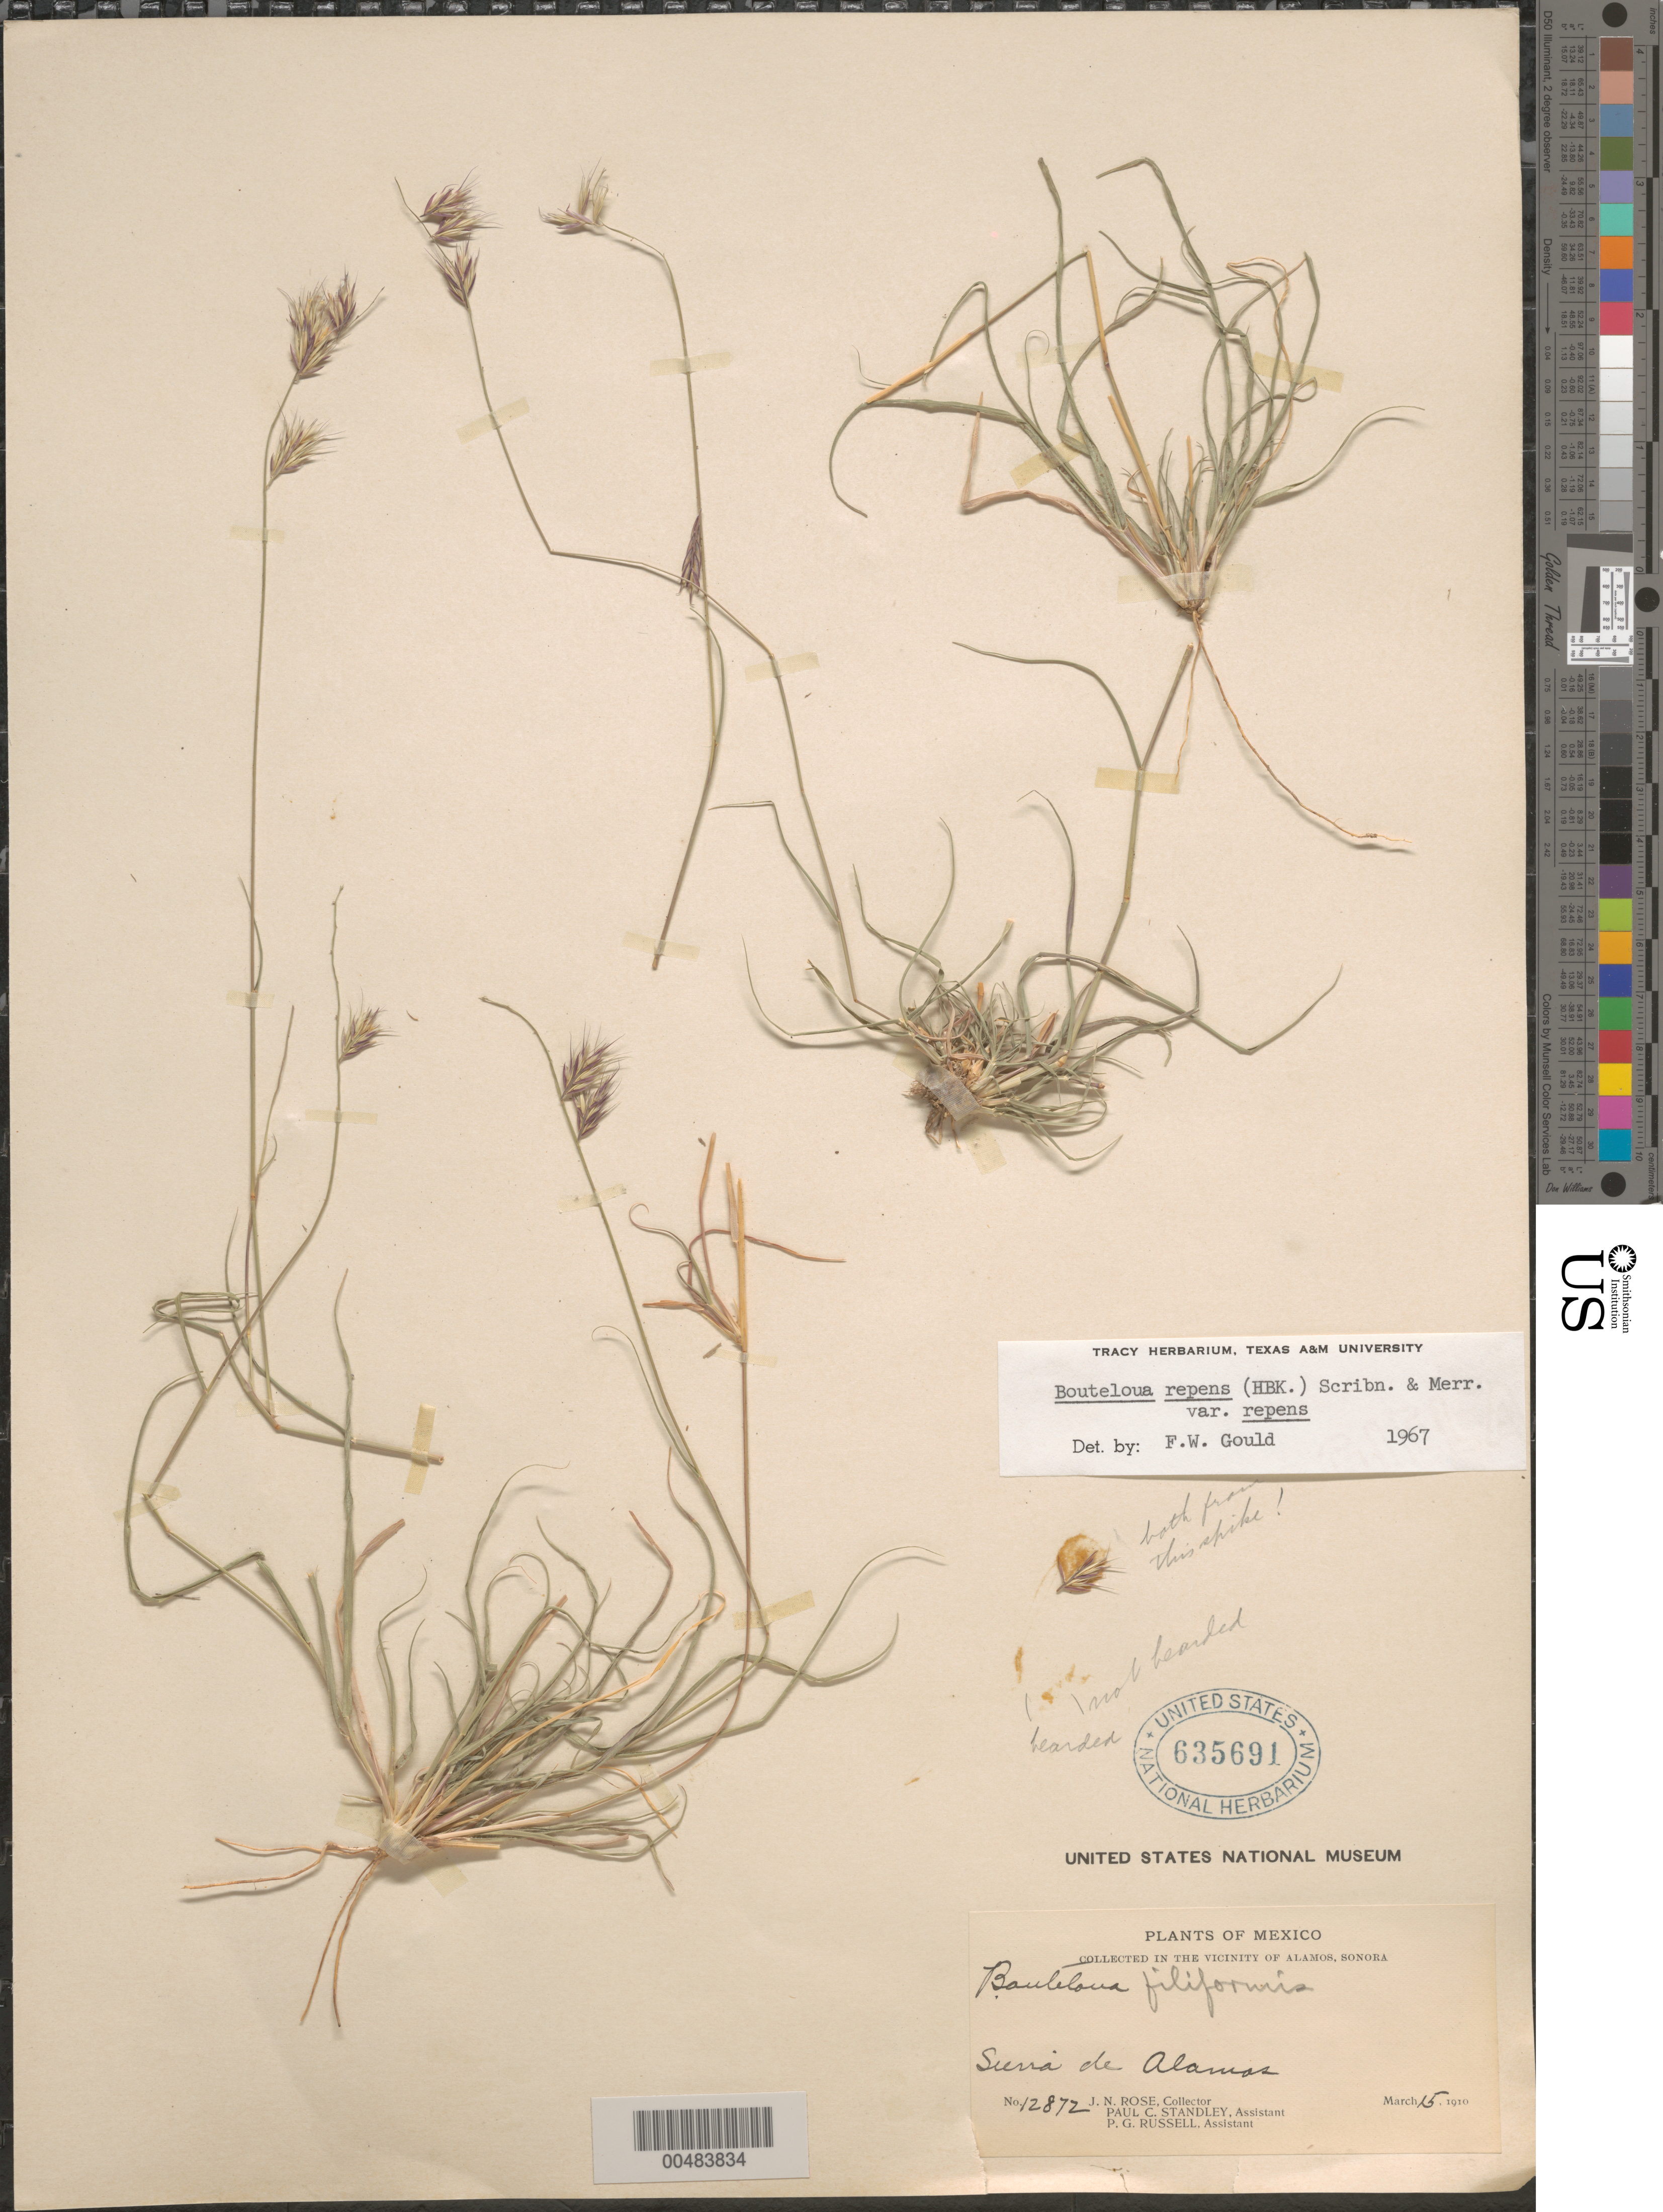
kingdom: Plantae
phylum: Tracheophyta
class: Liliopsida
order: Poales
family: Poaceae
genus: Bouteloua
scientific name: Bouteloua repens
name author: (Kunth) Scribn. & Merr.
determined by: Gould, F. W.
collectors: J. N. Rose, P. C. Standley & P. G. Russell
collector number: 12872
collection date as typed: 15 Mar 1910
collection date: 1910-03-15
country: Mexico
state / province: Sonora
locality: Vicinity of Alamos, Sierra de Alamos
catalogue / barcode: US 635691